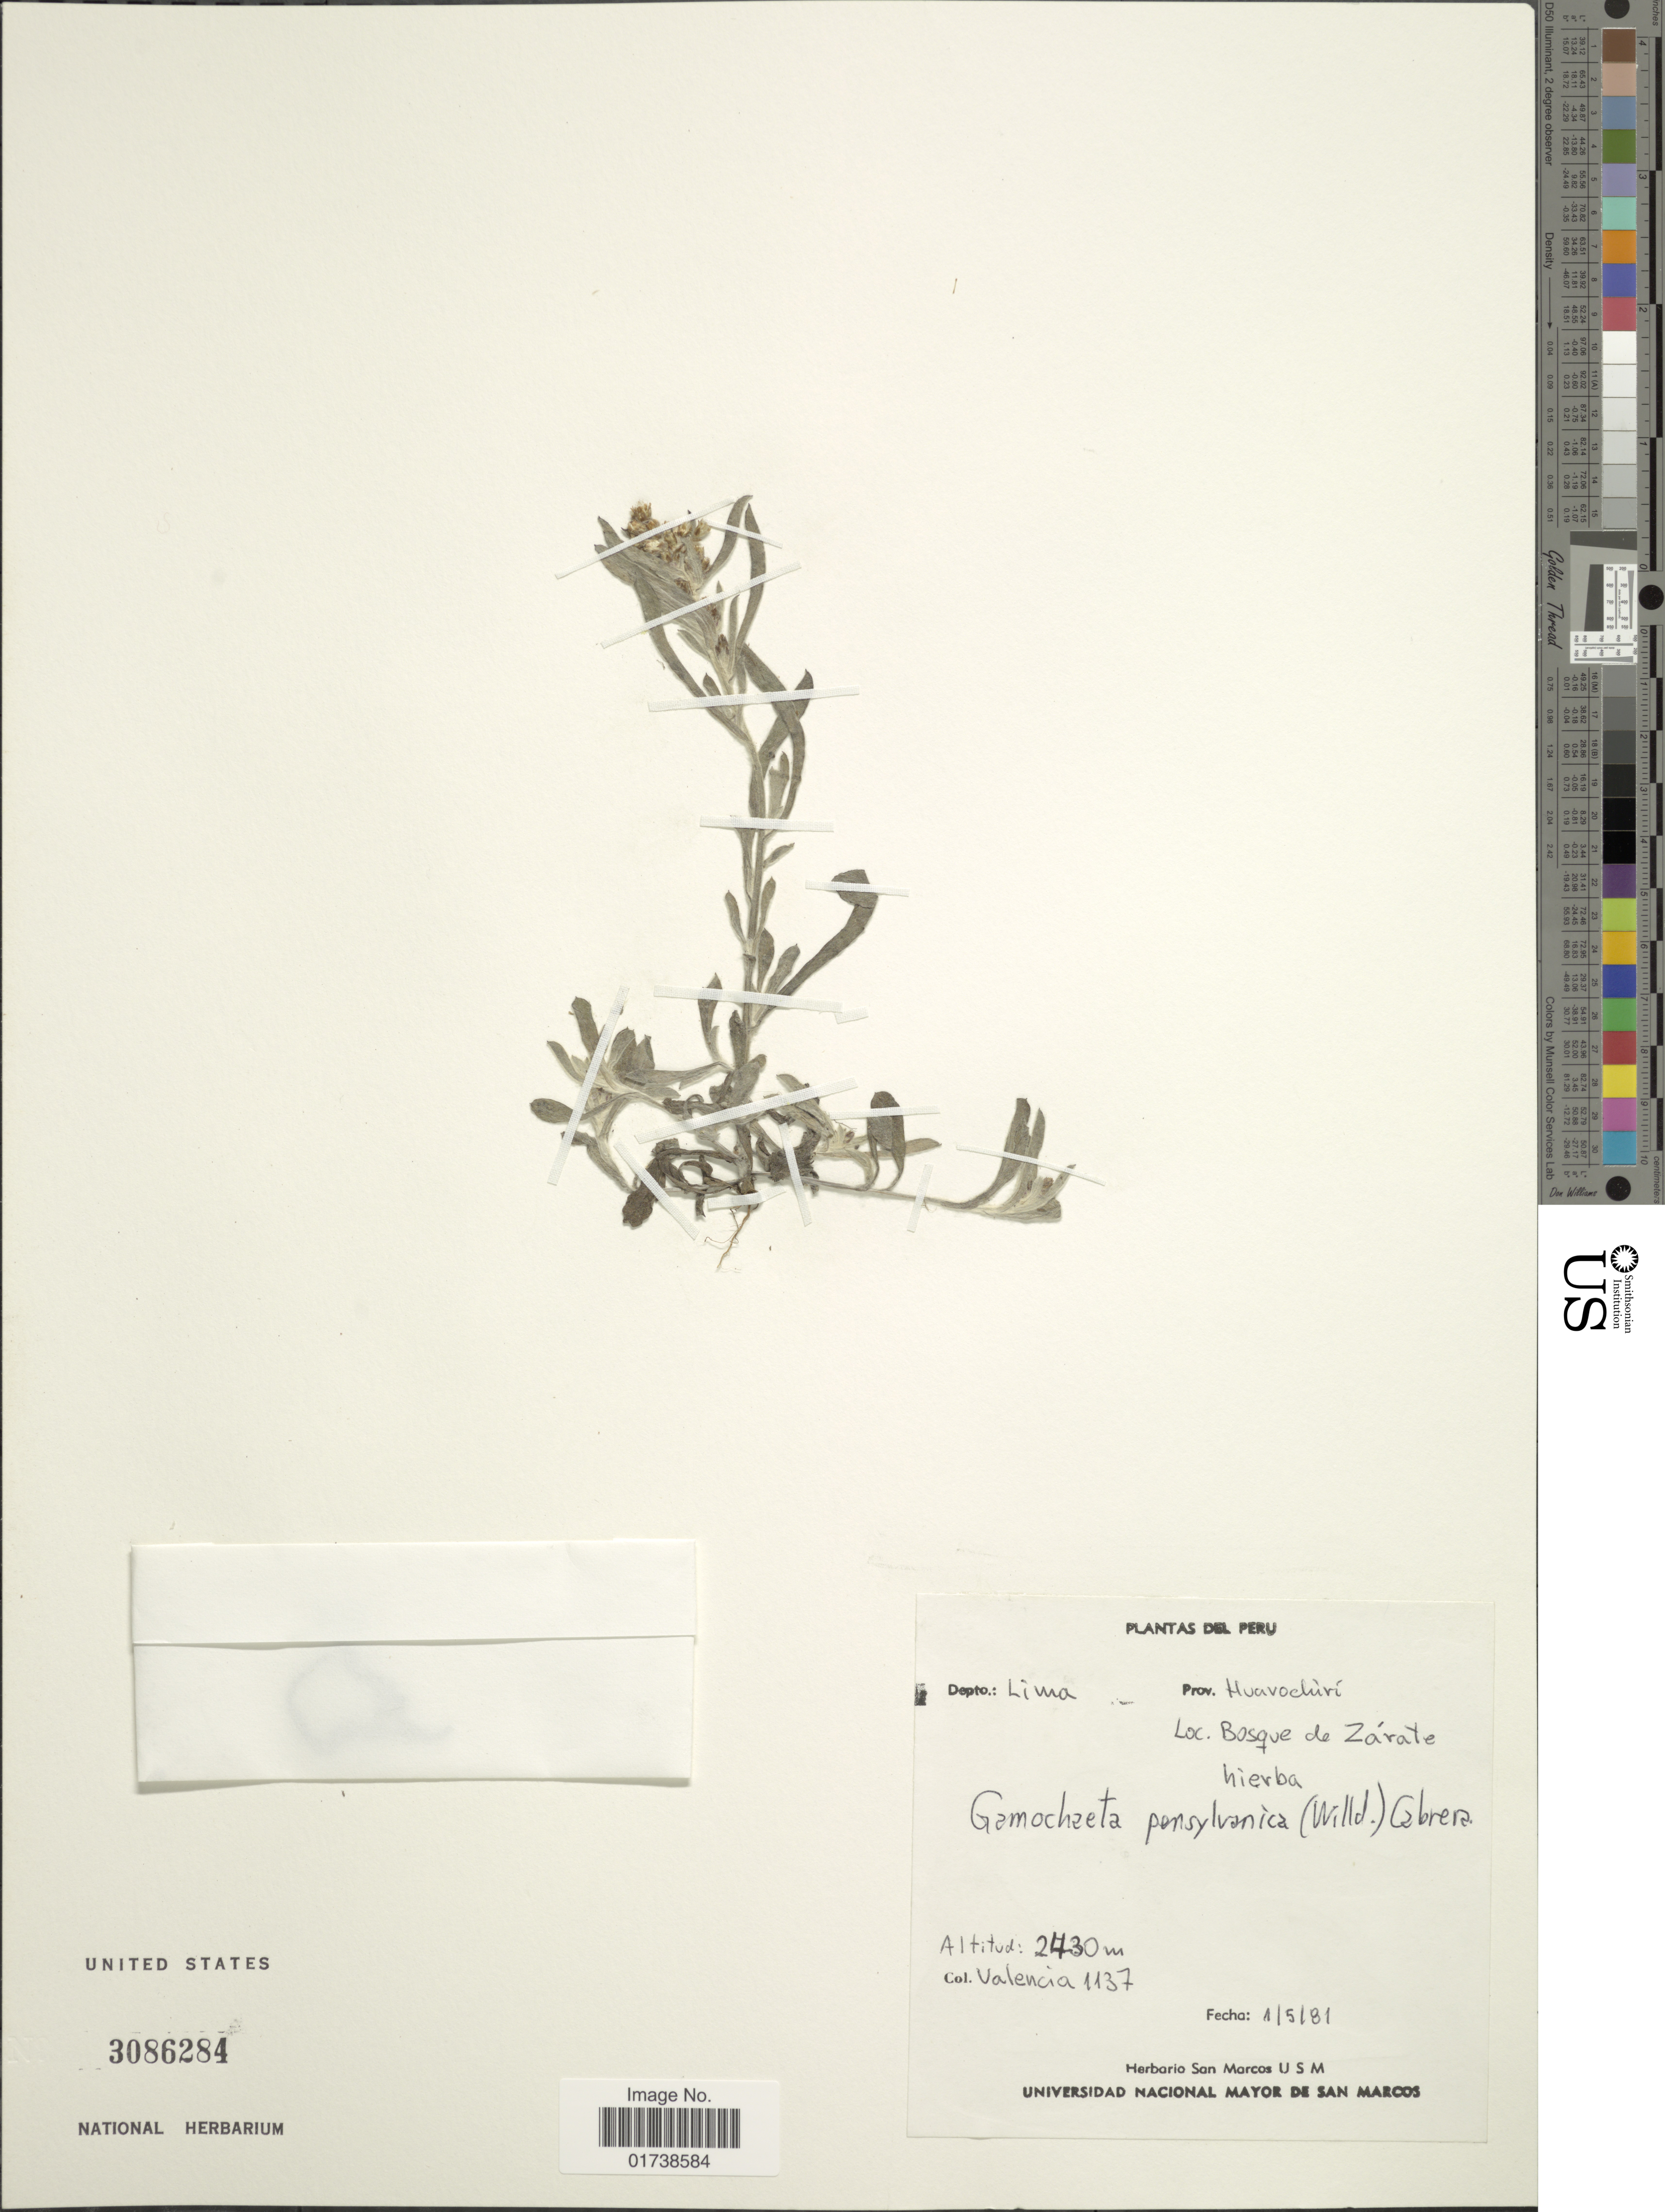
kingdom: Plantae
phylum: Tracheophyta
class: Magnoliopsida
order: Asterales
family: Asteraceae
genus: Gamochaeta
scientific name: Gamochaeta pensylvanica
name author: (Willd.) Cabrera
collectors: -. Valencia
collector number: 1137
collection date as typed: Transcribed d/m/y: 1/5/81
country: Peru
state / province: Lima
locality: Prov. Huavochiro, Bosque de Zaraye hierba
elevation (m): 2430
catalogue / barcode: US 3086284